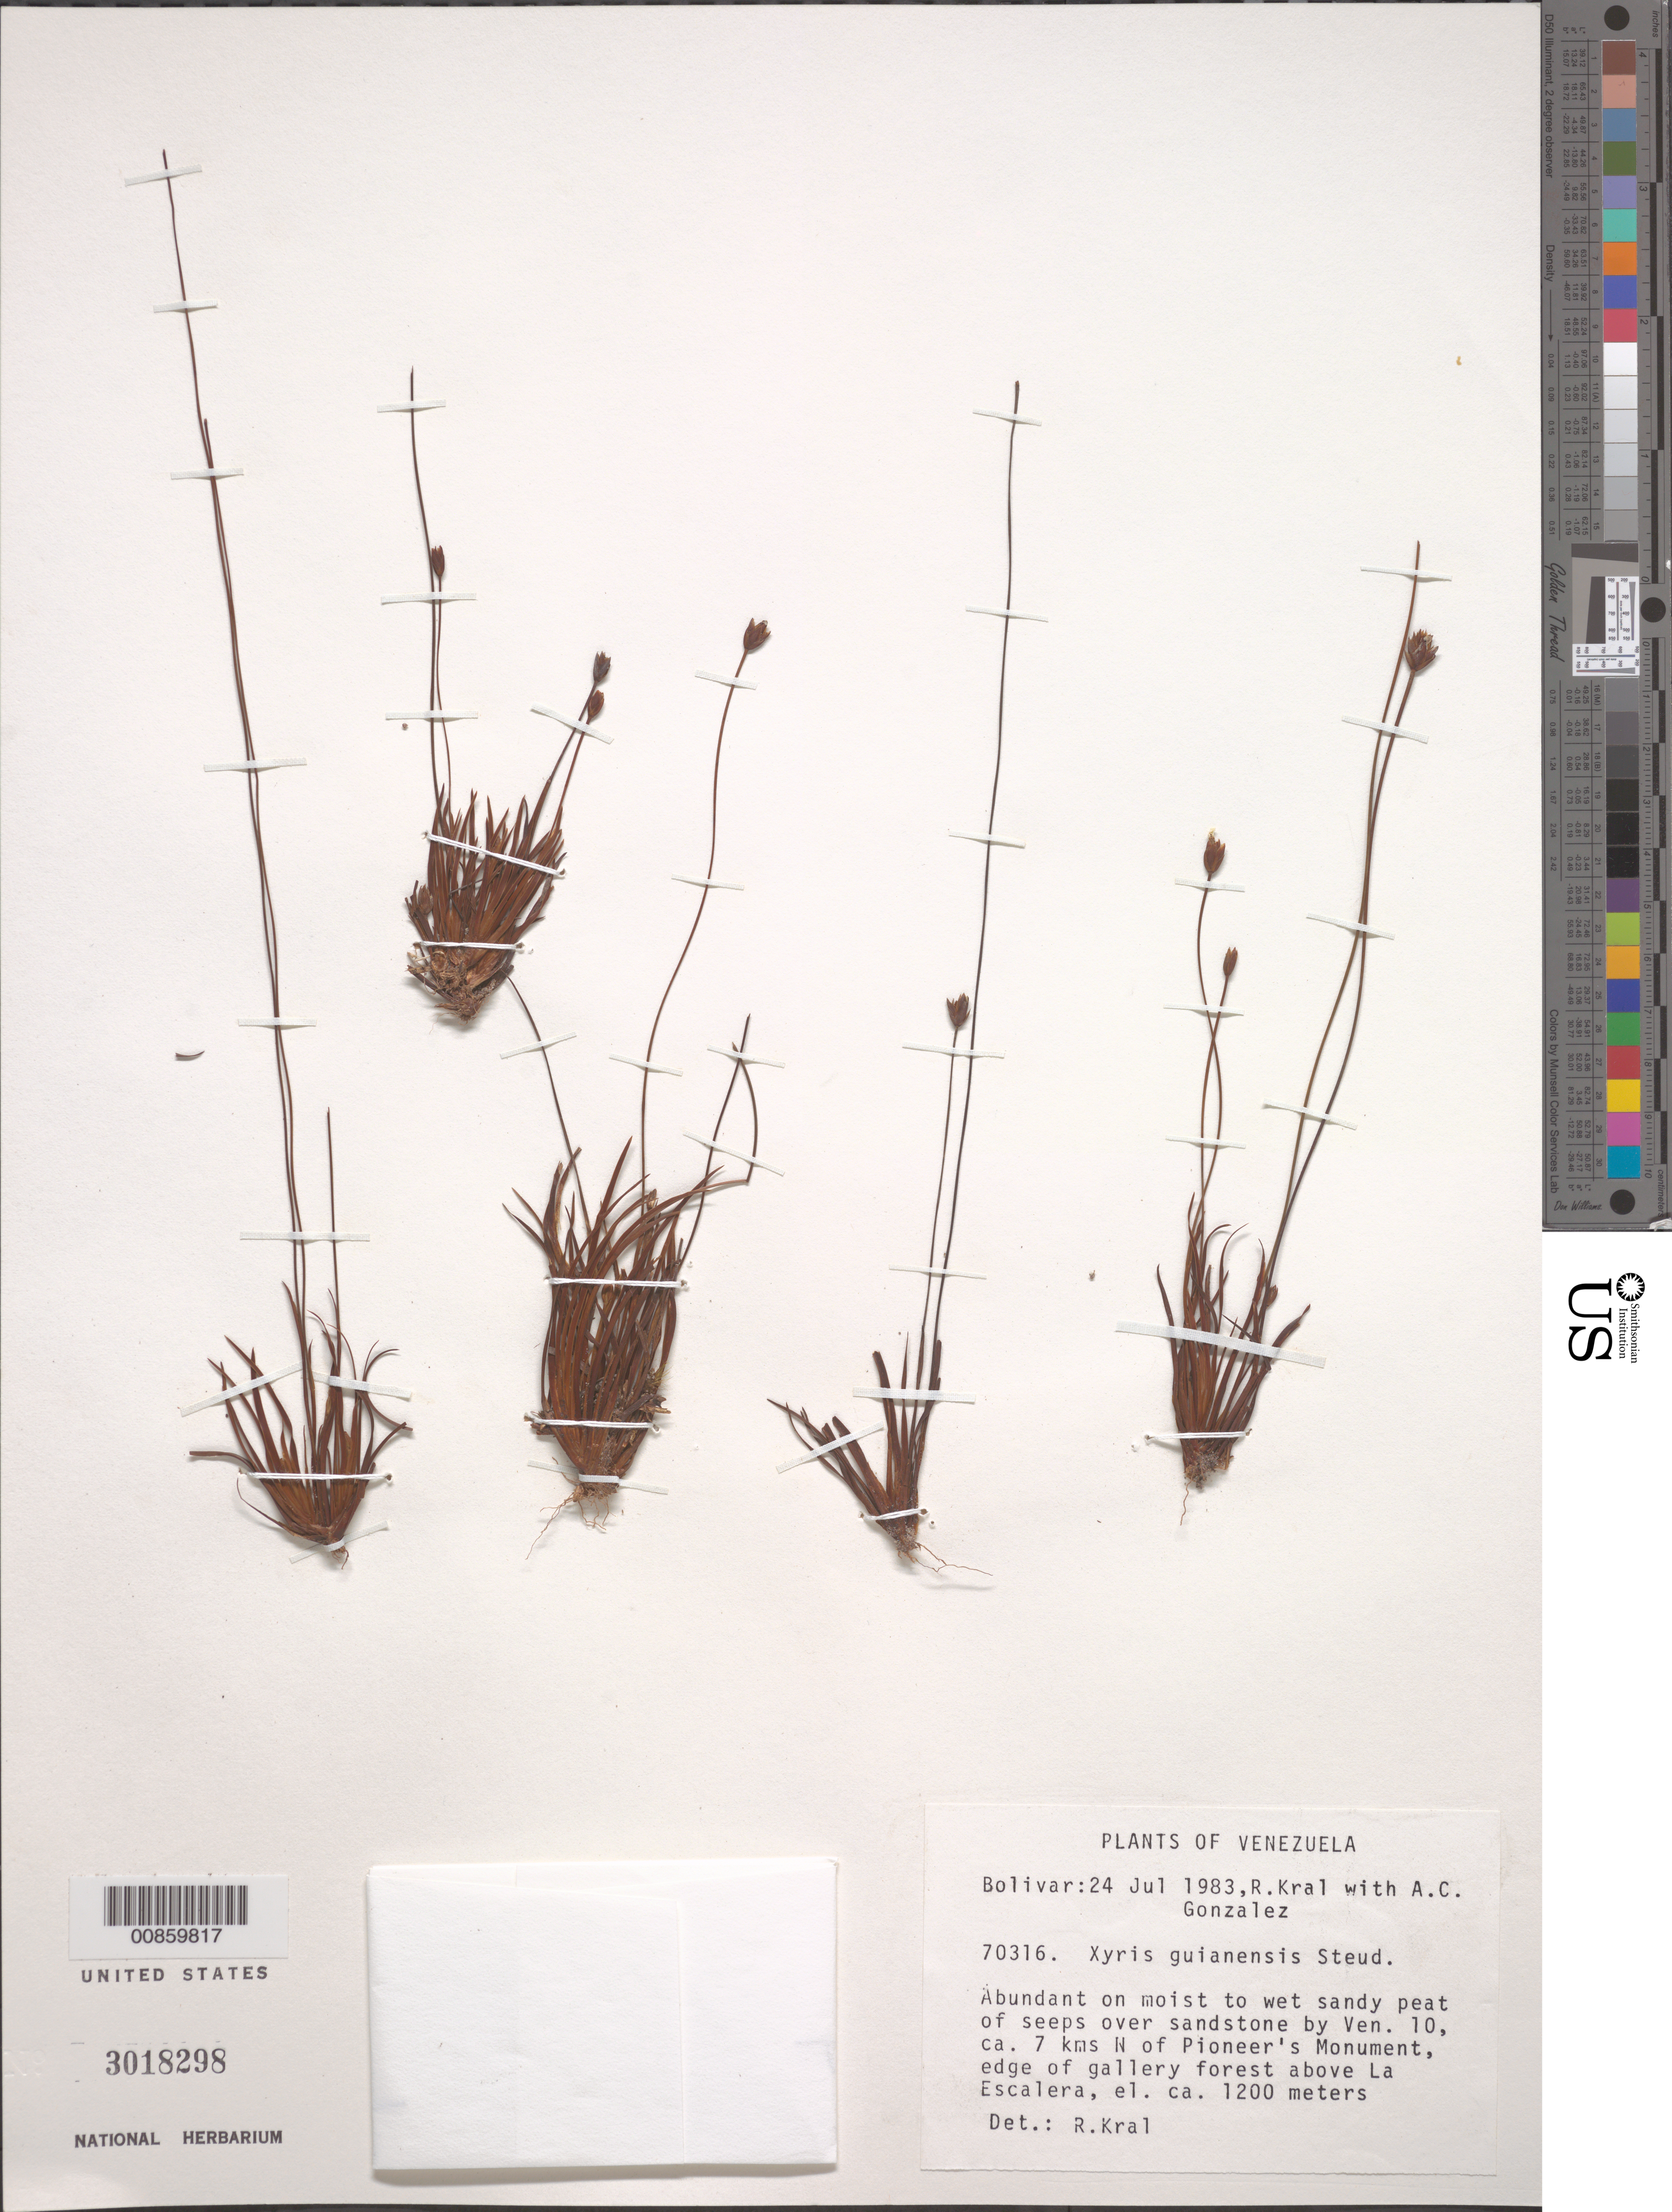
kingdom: Plantae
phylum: Tracheophyta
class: Liliopsida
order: Poales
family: Xyridaceae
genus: Xyris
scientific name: Xyris guianensis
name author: Steud.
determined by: Kral, Robert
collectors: R. Kral & A. C. González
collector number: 70316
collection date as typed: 24-Jul-83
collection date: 1983-07-24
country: Venezuela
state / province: Bolívar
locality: Gran Sabana, La Escalera, summit, Ven. 10, ca. 7 km N of Pioneer's Monument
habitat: Moist to wet sandy peat of seeps over sandstone; edge of gallery forest.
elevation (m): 1200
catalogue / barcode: US 3018298